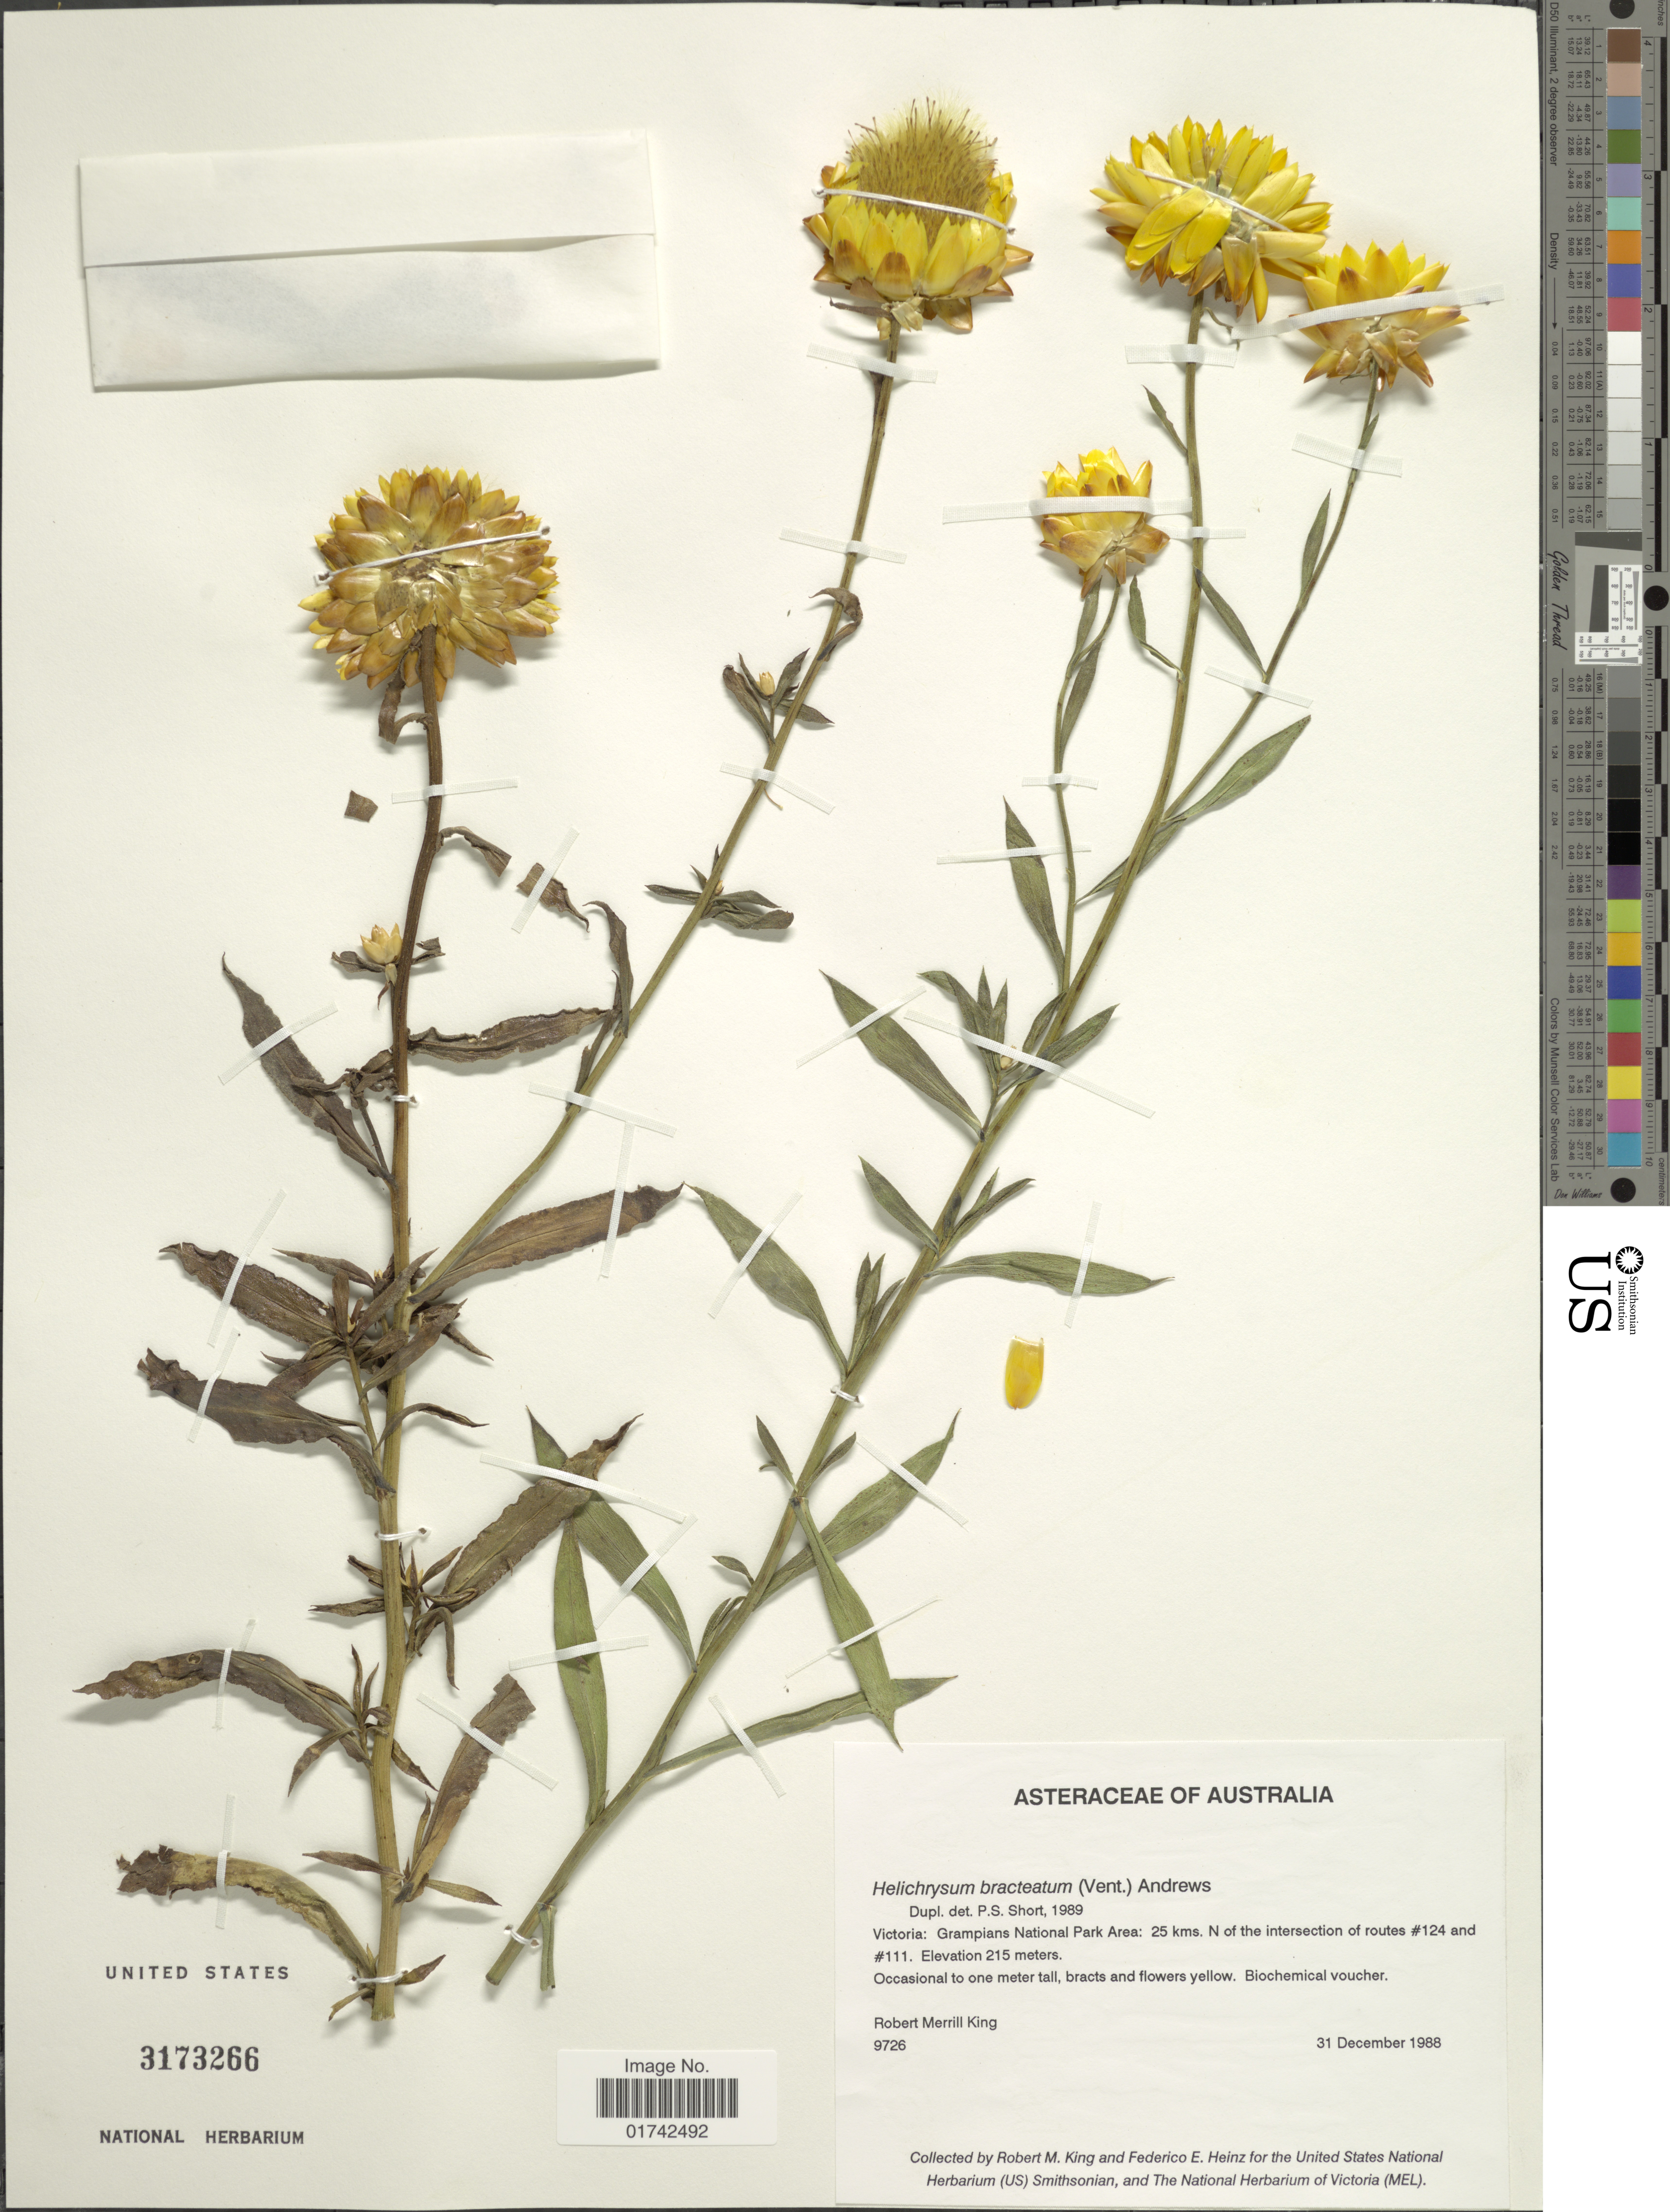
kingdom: Plantae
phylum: Tracheophyta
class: Magnoliopsida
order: Asterales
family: Asteraceae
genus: Helichrysum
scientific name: Helichrysum bracteatum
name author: (Vent.) Haw.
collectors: R. M. King & F. Heinz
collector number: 9726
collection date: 1988-12-31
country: Australia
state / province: Victoria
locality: Victoria: Grampians Natioanl Park Area: 25 kms. N of the intersection of routes # 124 and # 111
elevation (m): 215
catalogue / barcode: US 3173266